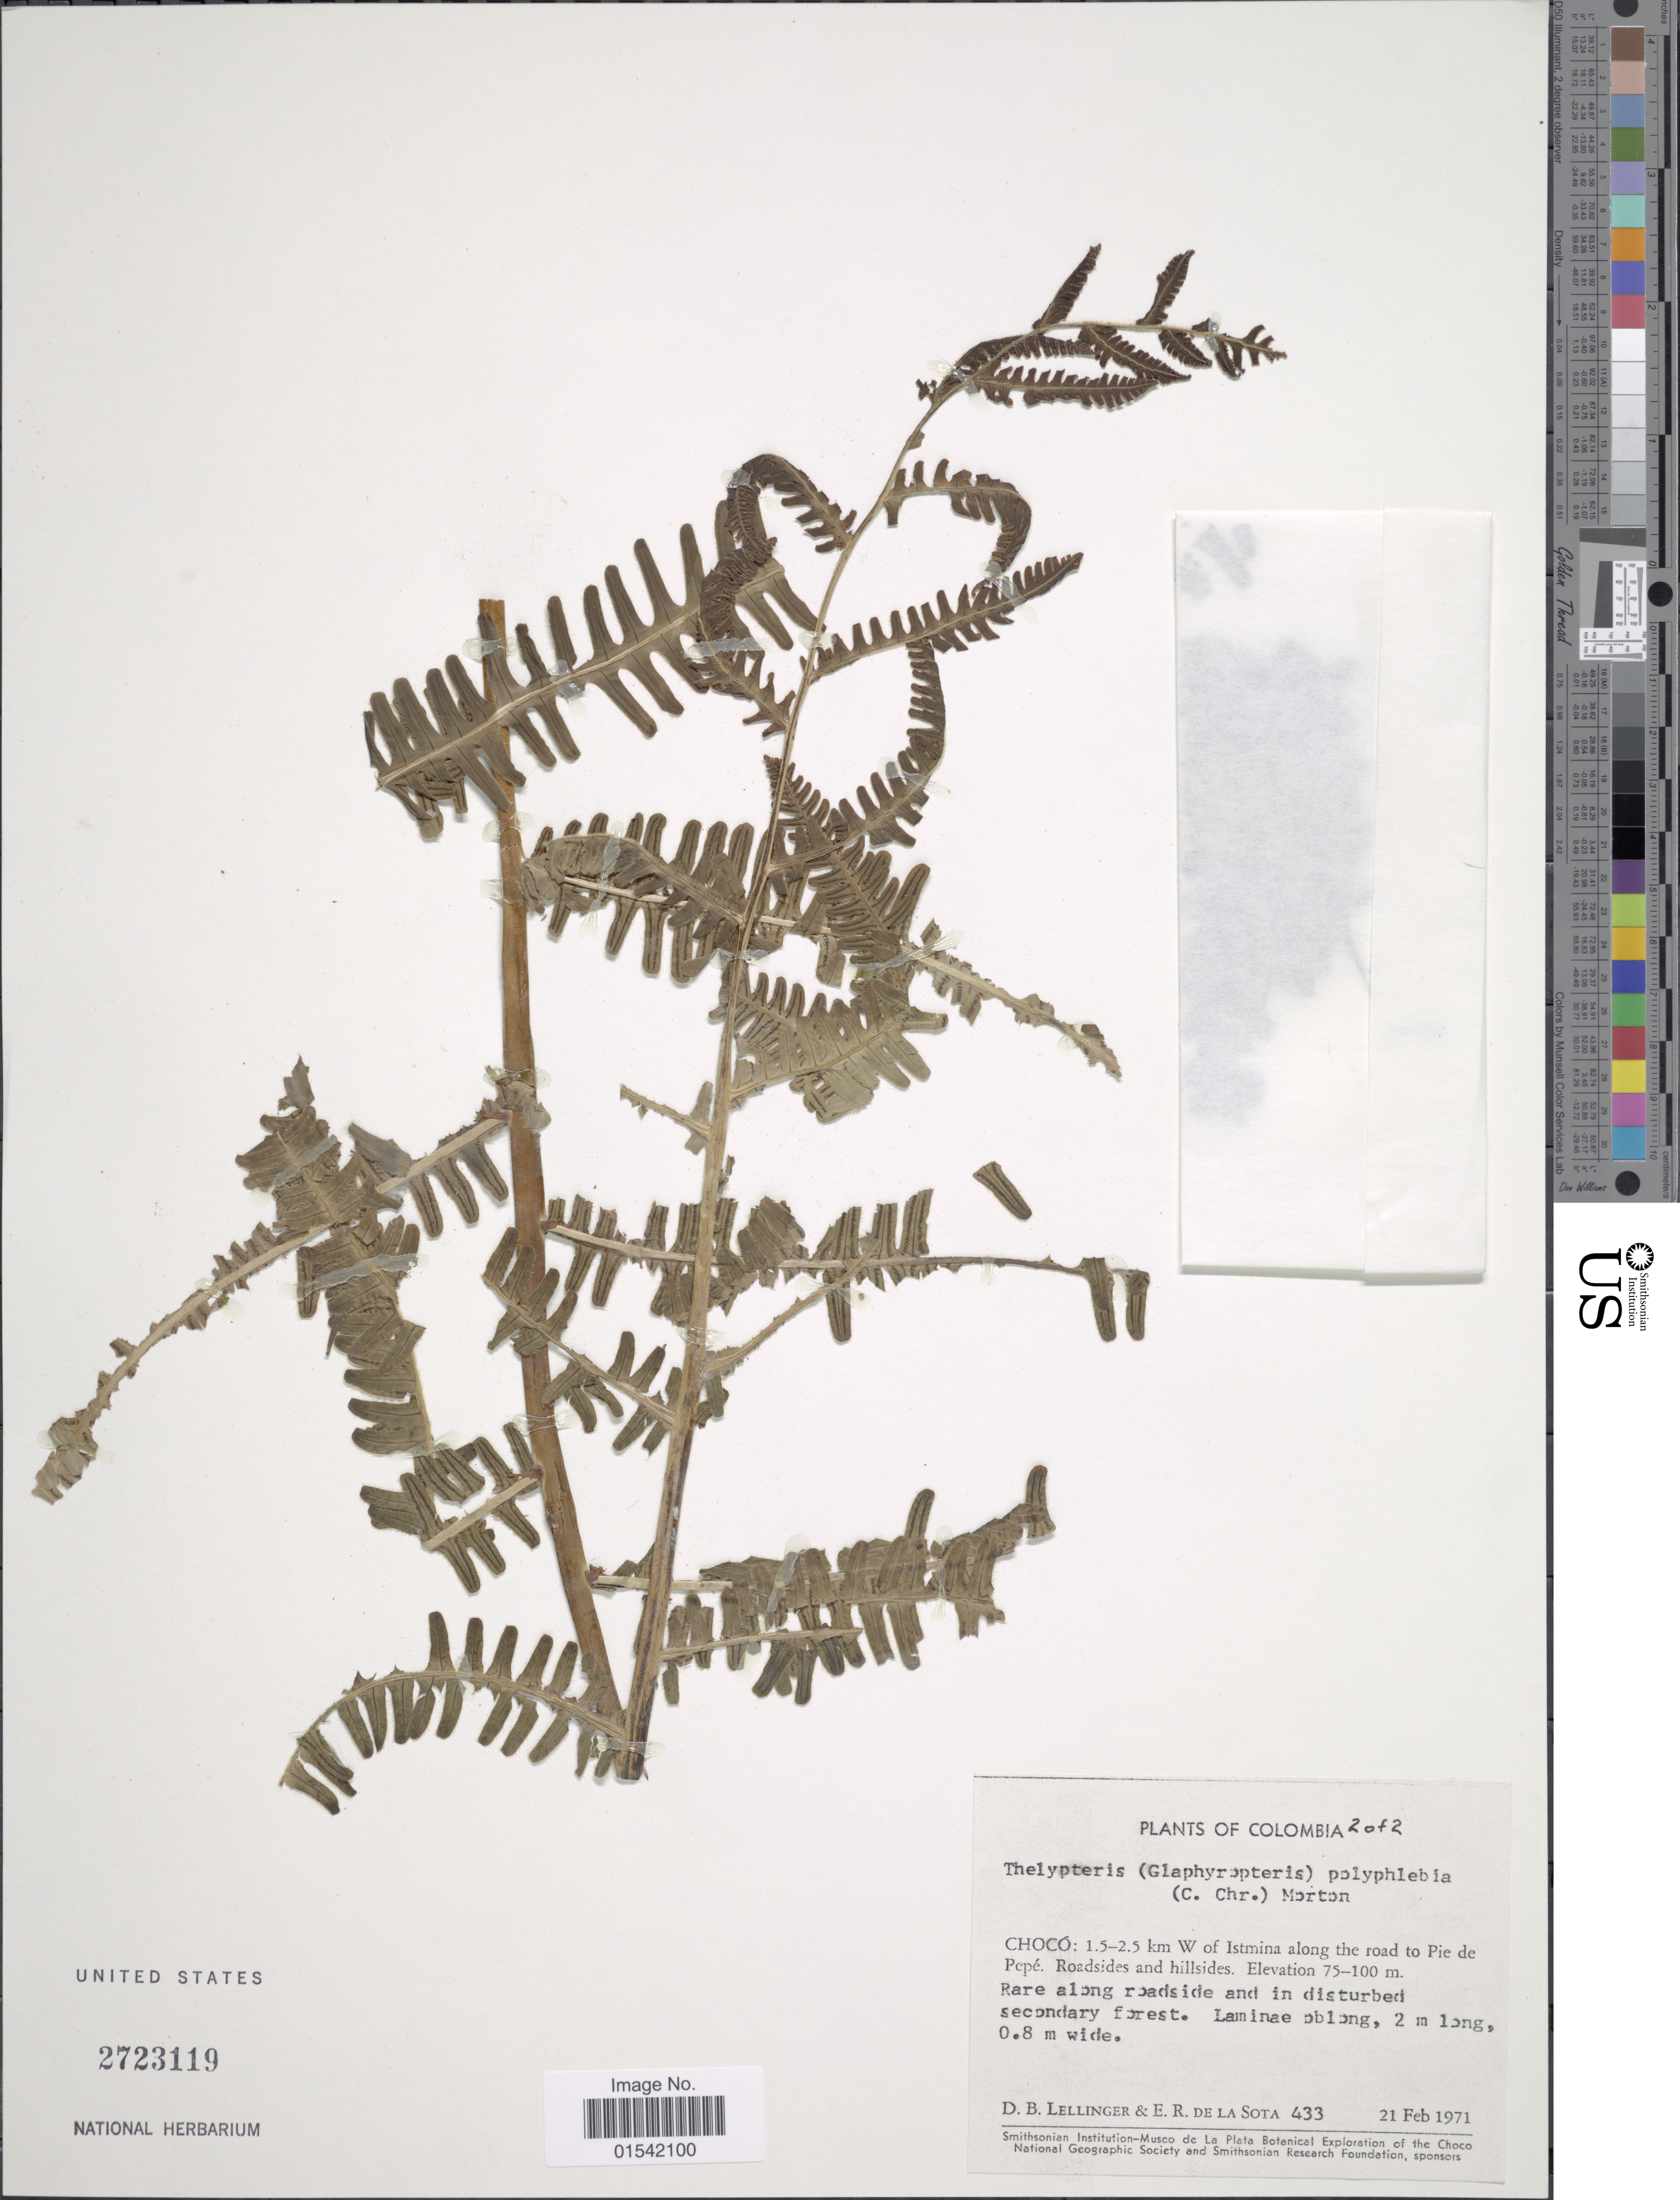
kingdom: Plantae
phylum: Tracheophyta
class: Polypodiopsida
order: Polypodiales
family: Thelypteridaceae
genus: Steiropteris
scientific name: Steiropteris polyphlebia (C. Chr.) comb. nov., ined. 2015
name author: (C. Chr.)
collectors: D. B. Lellinger & E. R. de la Sota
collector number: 433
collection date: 1971-02-21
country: Colombia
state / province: Chocó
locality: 1.5-2.5 km W of Istmina along the road to Pie de Pepé. Roadsides and hillsides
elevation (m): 75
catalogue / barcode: US 2723119